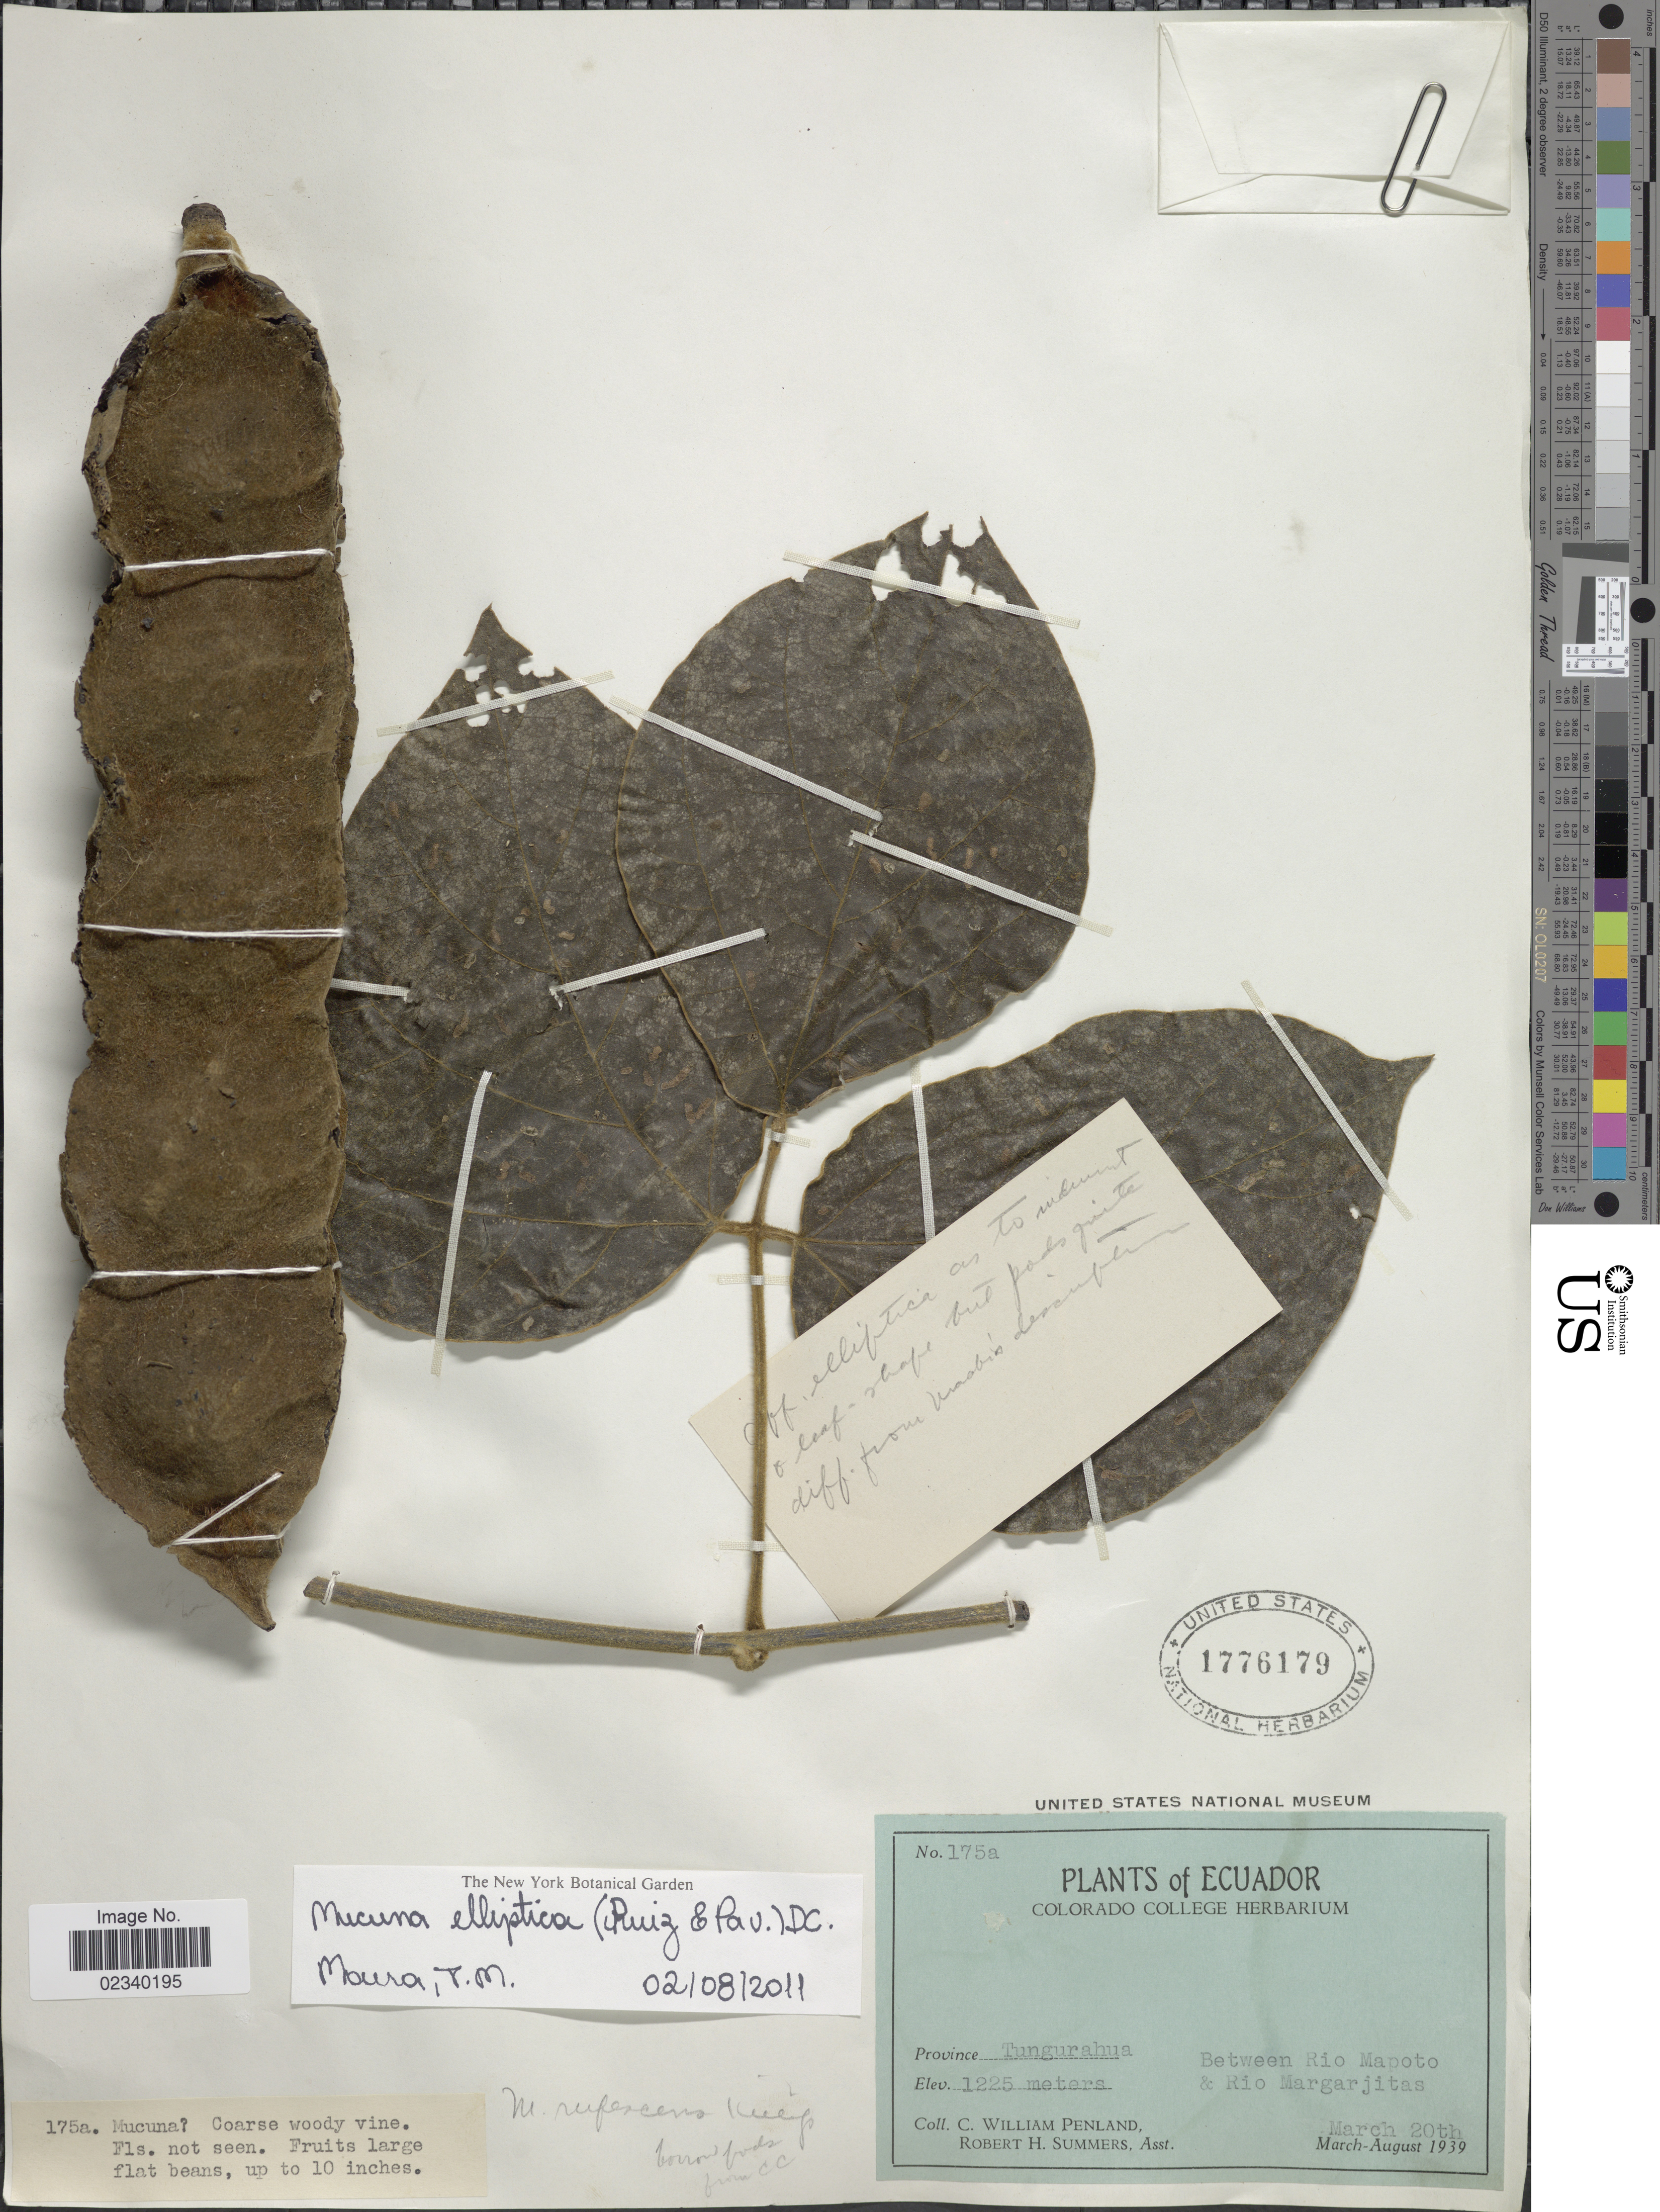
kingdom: Plantae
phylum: Tracheophyta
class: Magnoliopsida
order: Fabales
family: Fabaceae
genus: Mucuna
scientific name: Mucuna elliptica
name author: DC.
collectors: C. W. Penland & R. Summers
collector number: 175A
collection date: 1939-03-20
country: Ecuador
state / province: Tungurahua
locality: Province Tungurahua. Between Rio Mapoto & Rio Margarjitas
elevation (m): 1225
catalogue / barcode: US 1776179